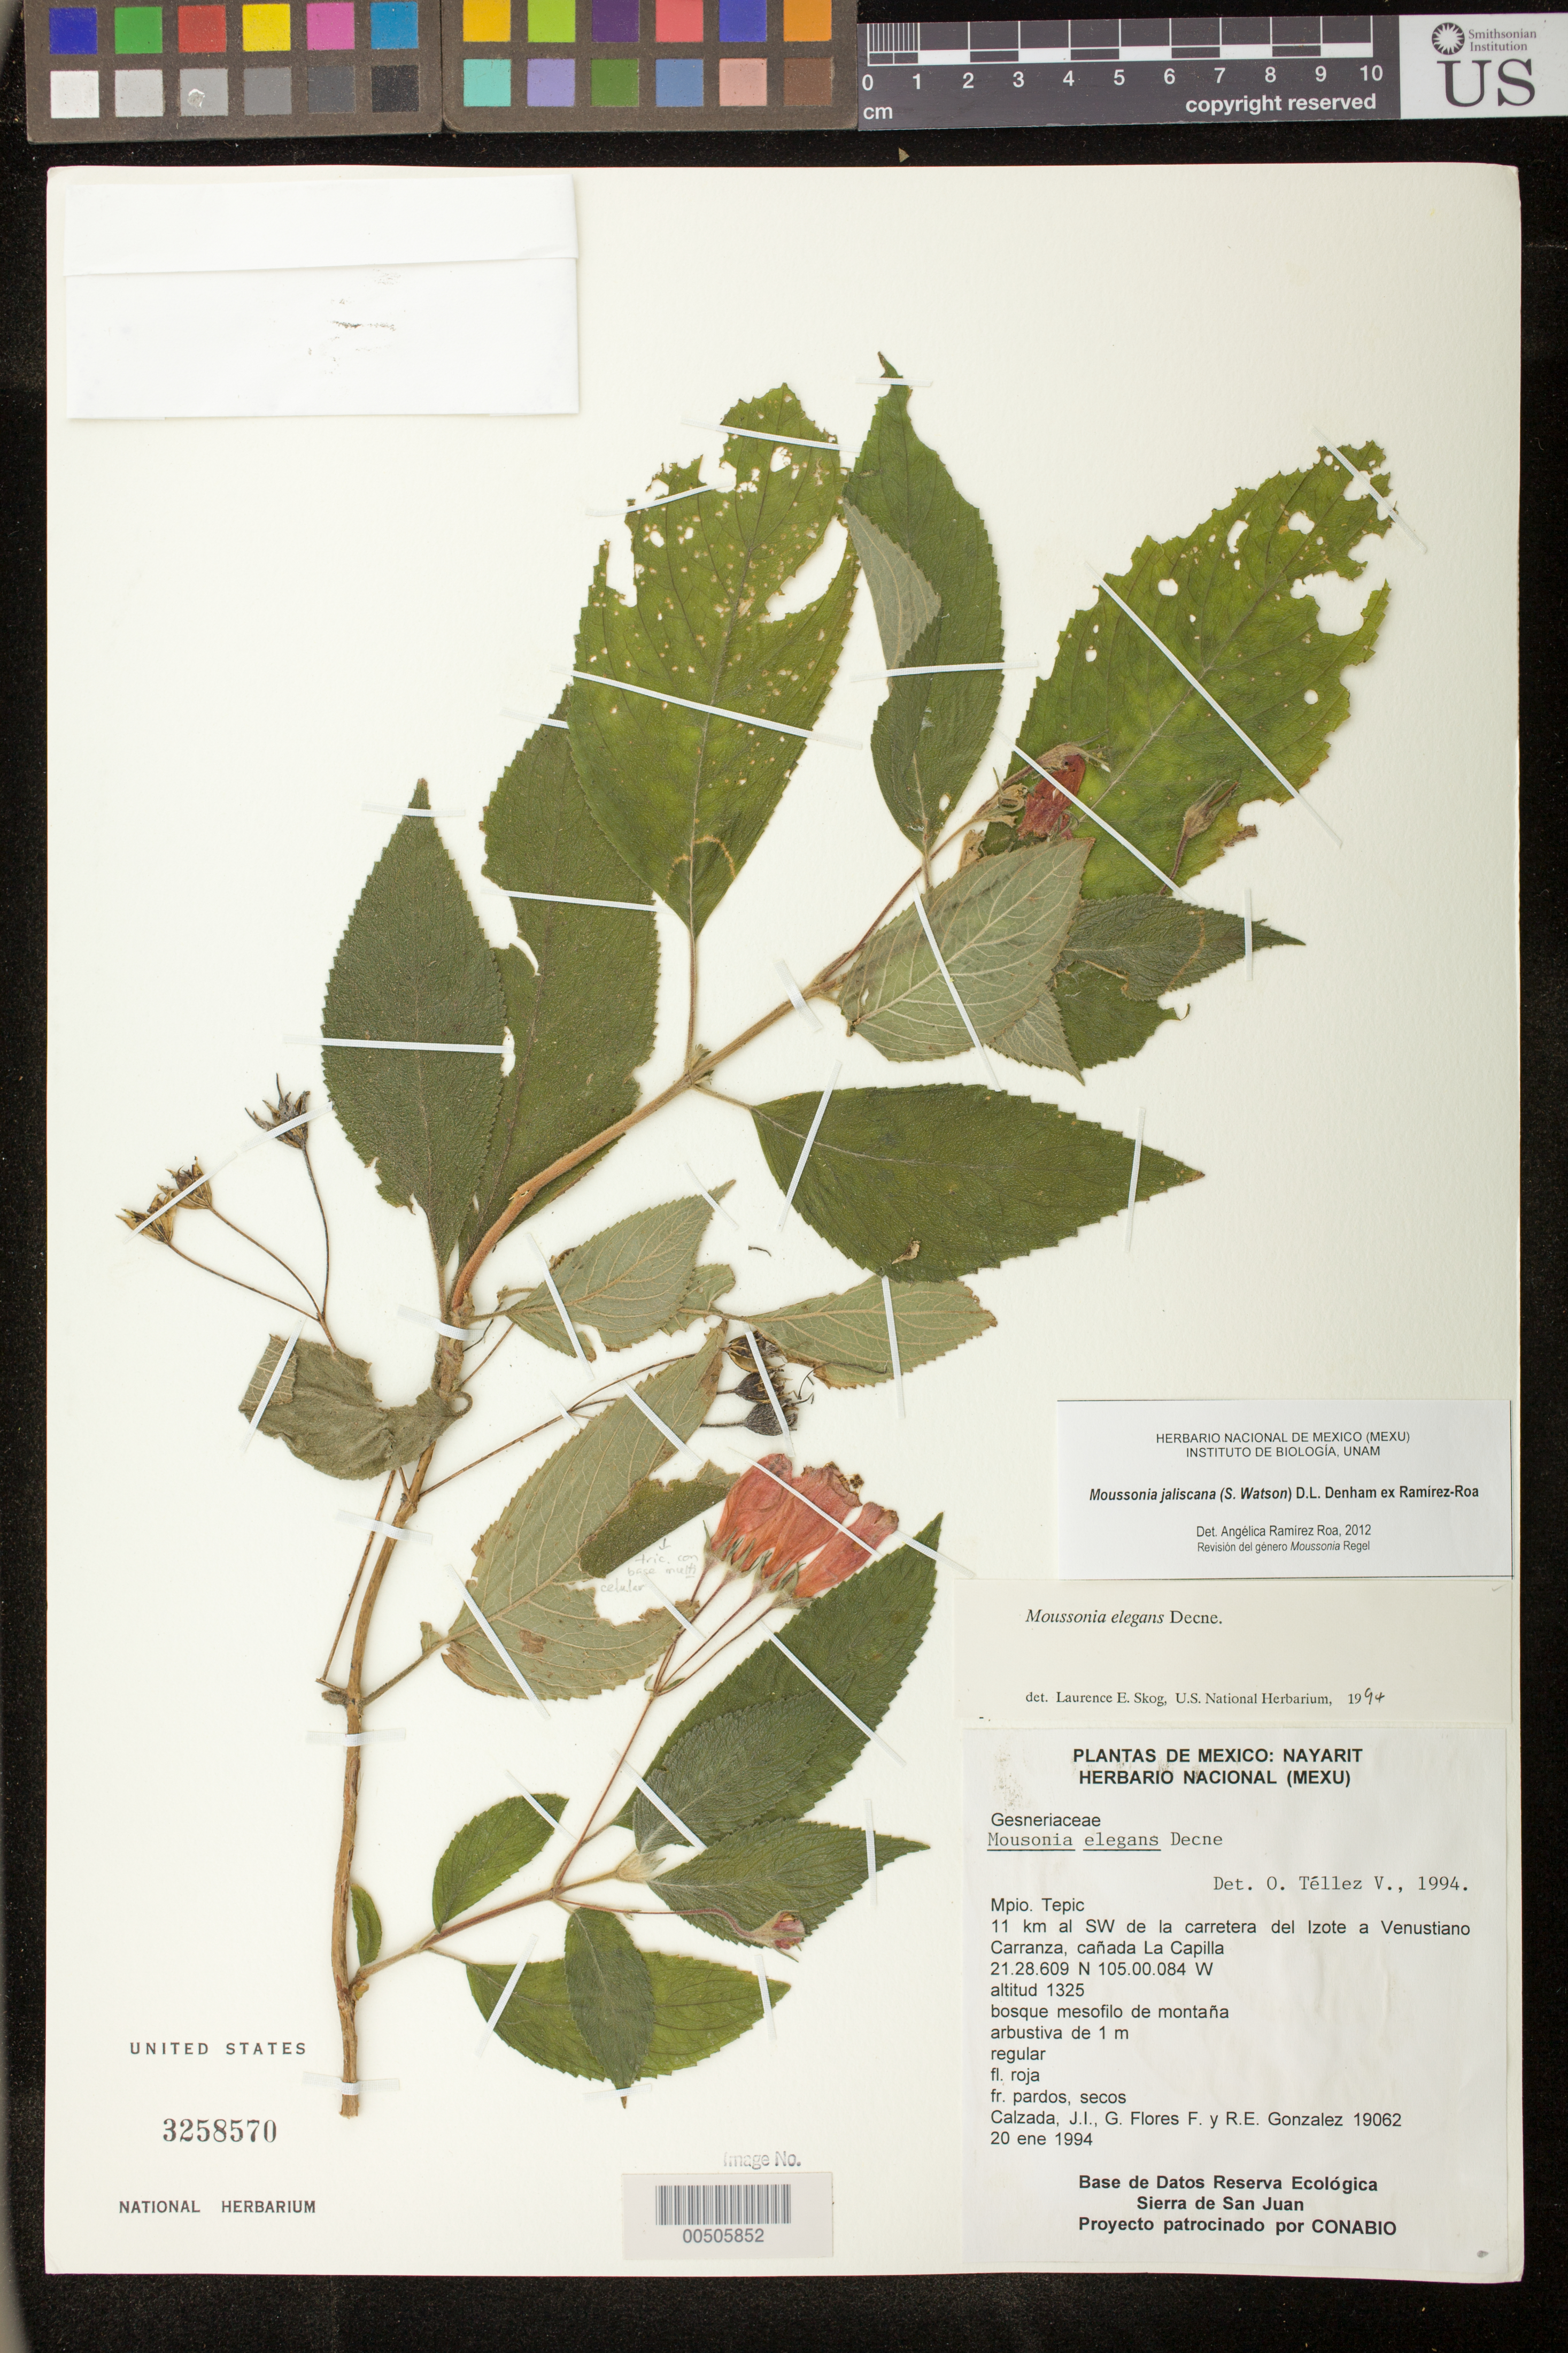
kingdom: Plantae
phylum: Tracheophyta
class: Magnoliopsida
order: Lamiales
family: Gesneriaceae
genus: Moussonia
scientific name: Moussonia jaliscana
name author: (S. Watson) D.L. Denham ex Ram.-Roa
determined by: Ramírez-Roa, A.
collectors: J. Clazada, G. Flores F. & R. Gonzalez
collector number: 19062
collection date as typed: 20 Jan 1994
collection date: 1994-01-20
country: Mexico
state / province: Nayarit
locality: Tepic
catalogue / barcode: US 3258570